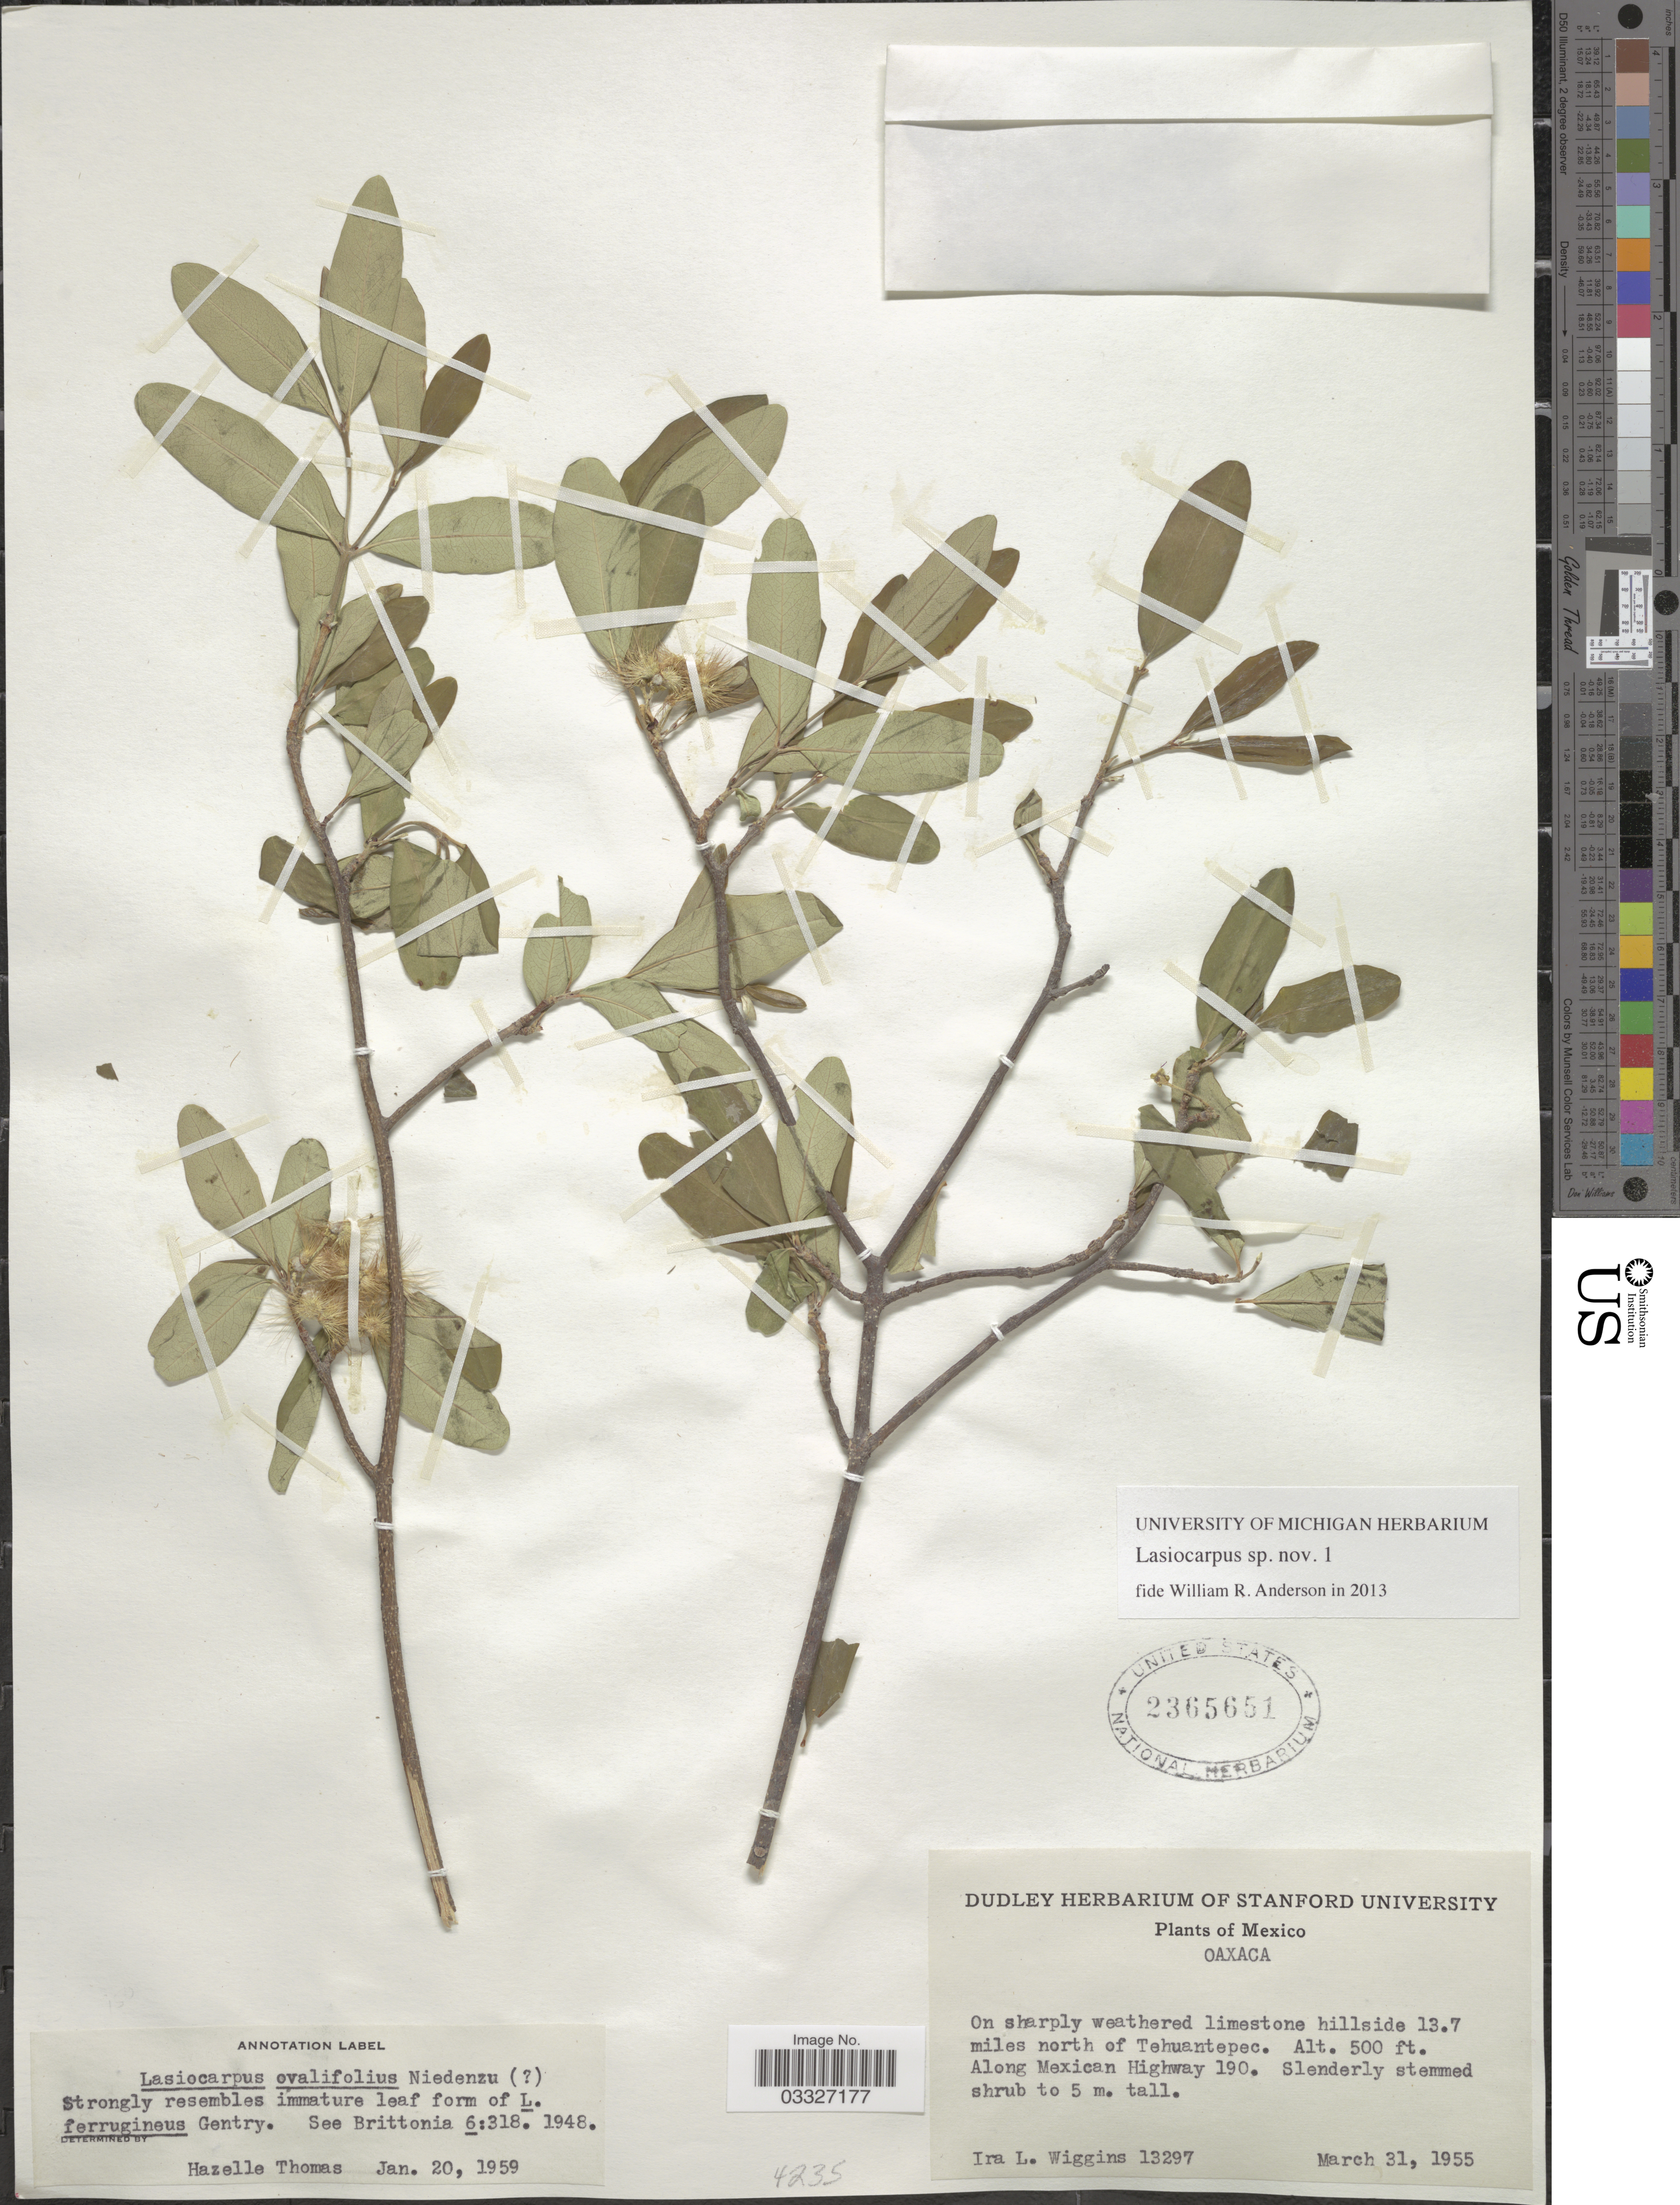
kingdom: Plantae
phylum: Tracheophyta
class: Magnoliopsida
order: Malpighiales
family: Malpighiaceae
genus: Lasiocarpus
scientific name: Lasiocarpus sp.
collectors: I. L. Wiggins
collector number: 13297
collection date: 1955-03-31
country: Mexico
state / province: Oaxaca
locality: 13.7 miles north of Tehuantepec. Along Mexican Highway 190.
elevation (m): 152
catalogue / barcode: US 2365651